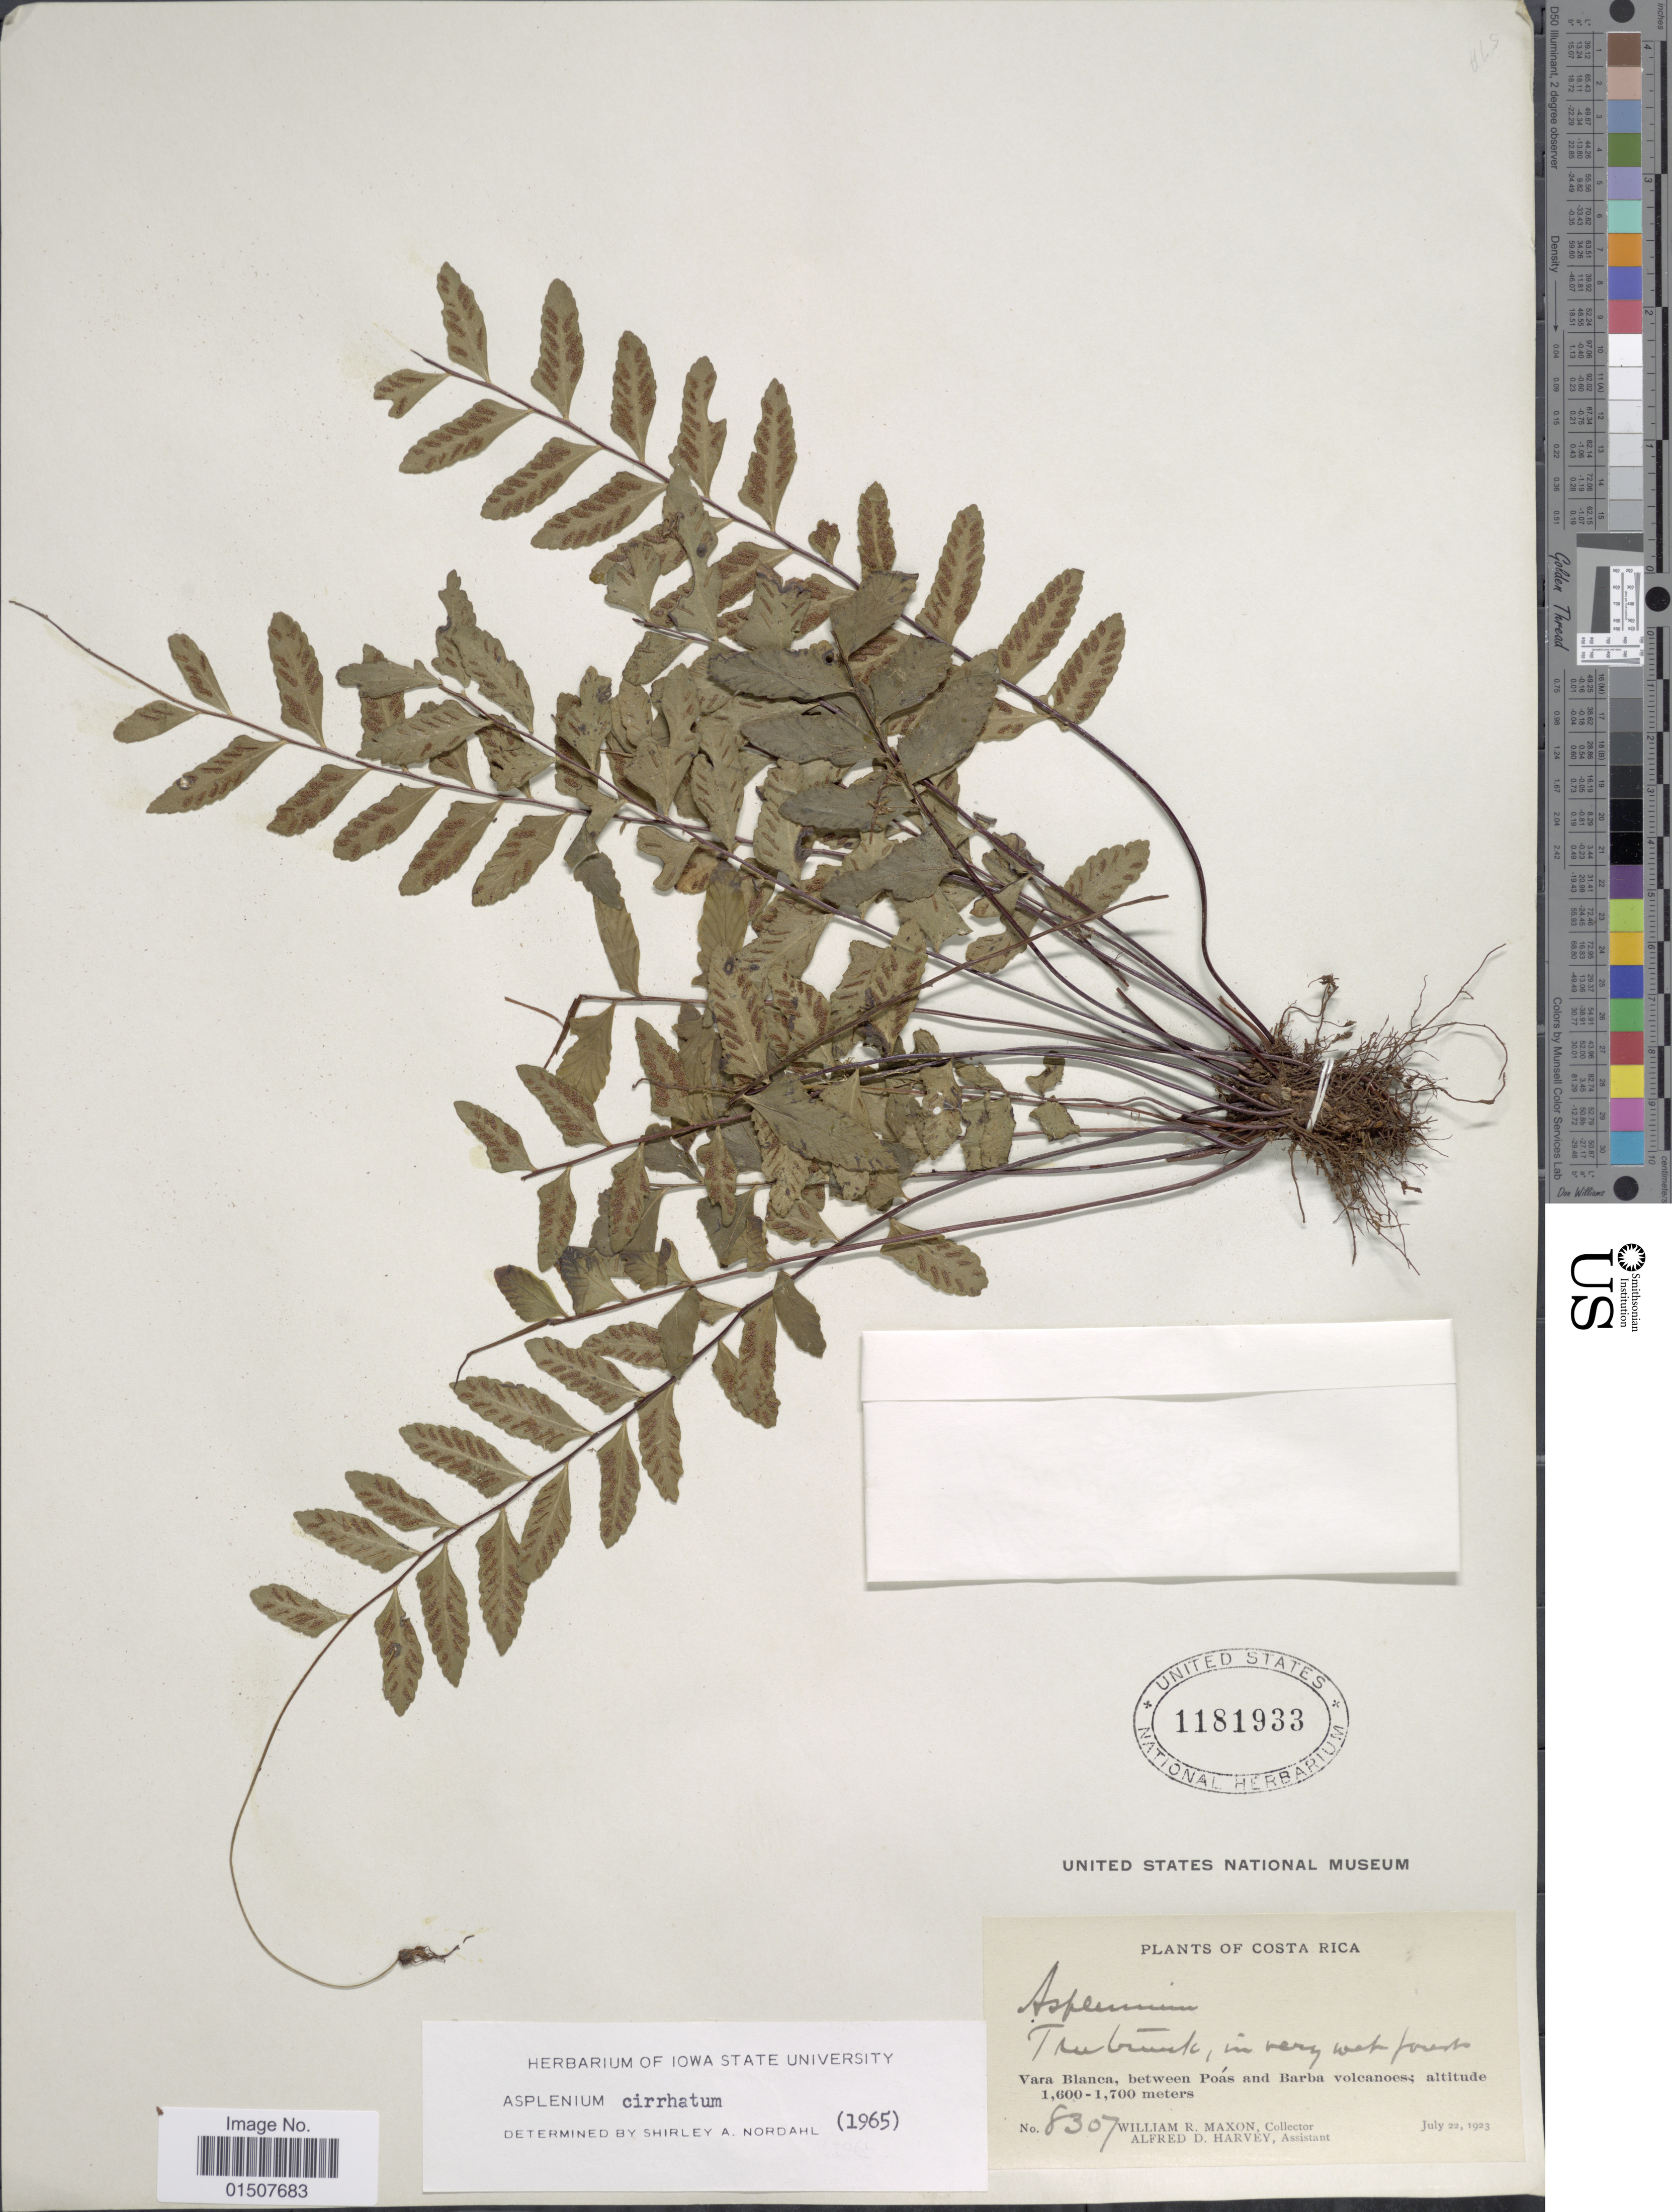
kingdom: Plantae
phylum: Tracheophyta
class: Polypodiopsida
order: Polypodiales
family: Aspleniaceae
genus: Asplenium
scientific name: Asplenium radicans var. cirrhatum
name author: (Rich. ex Willd.) Rosenst.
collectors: W. R. Maxon & A. D. Harvey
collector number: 8307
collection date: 1923-07-22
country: Costa Rica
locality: Vara Blanca, between poas and Barba Volcanoes.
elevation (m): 1600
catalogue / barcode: US 1181933